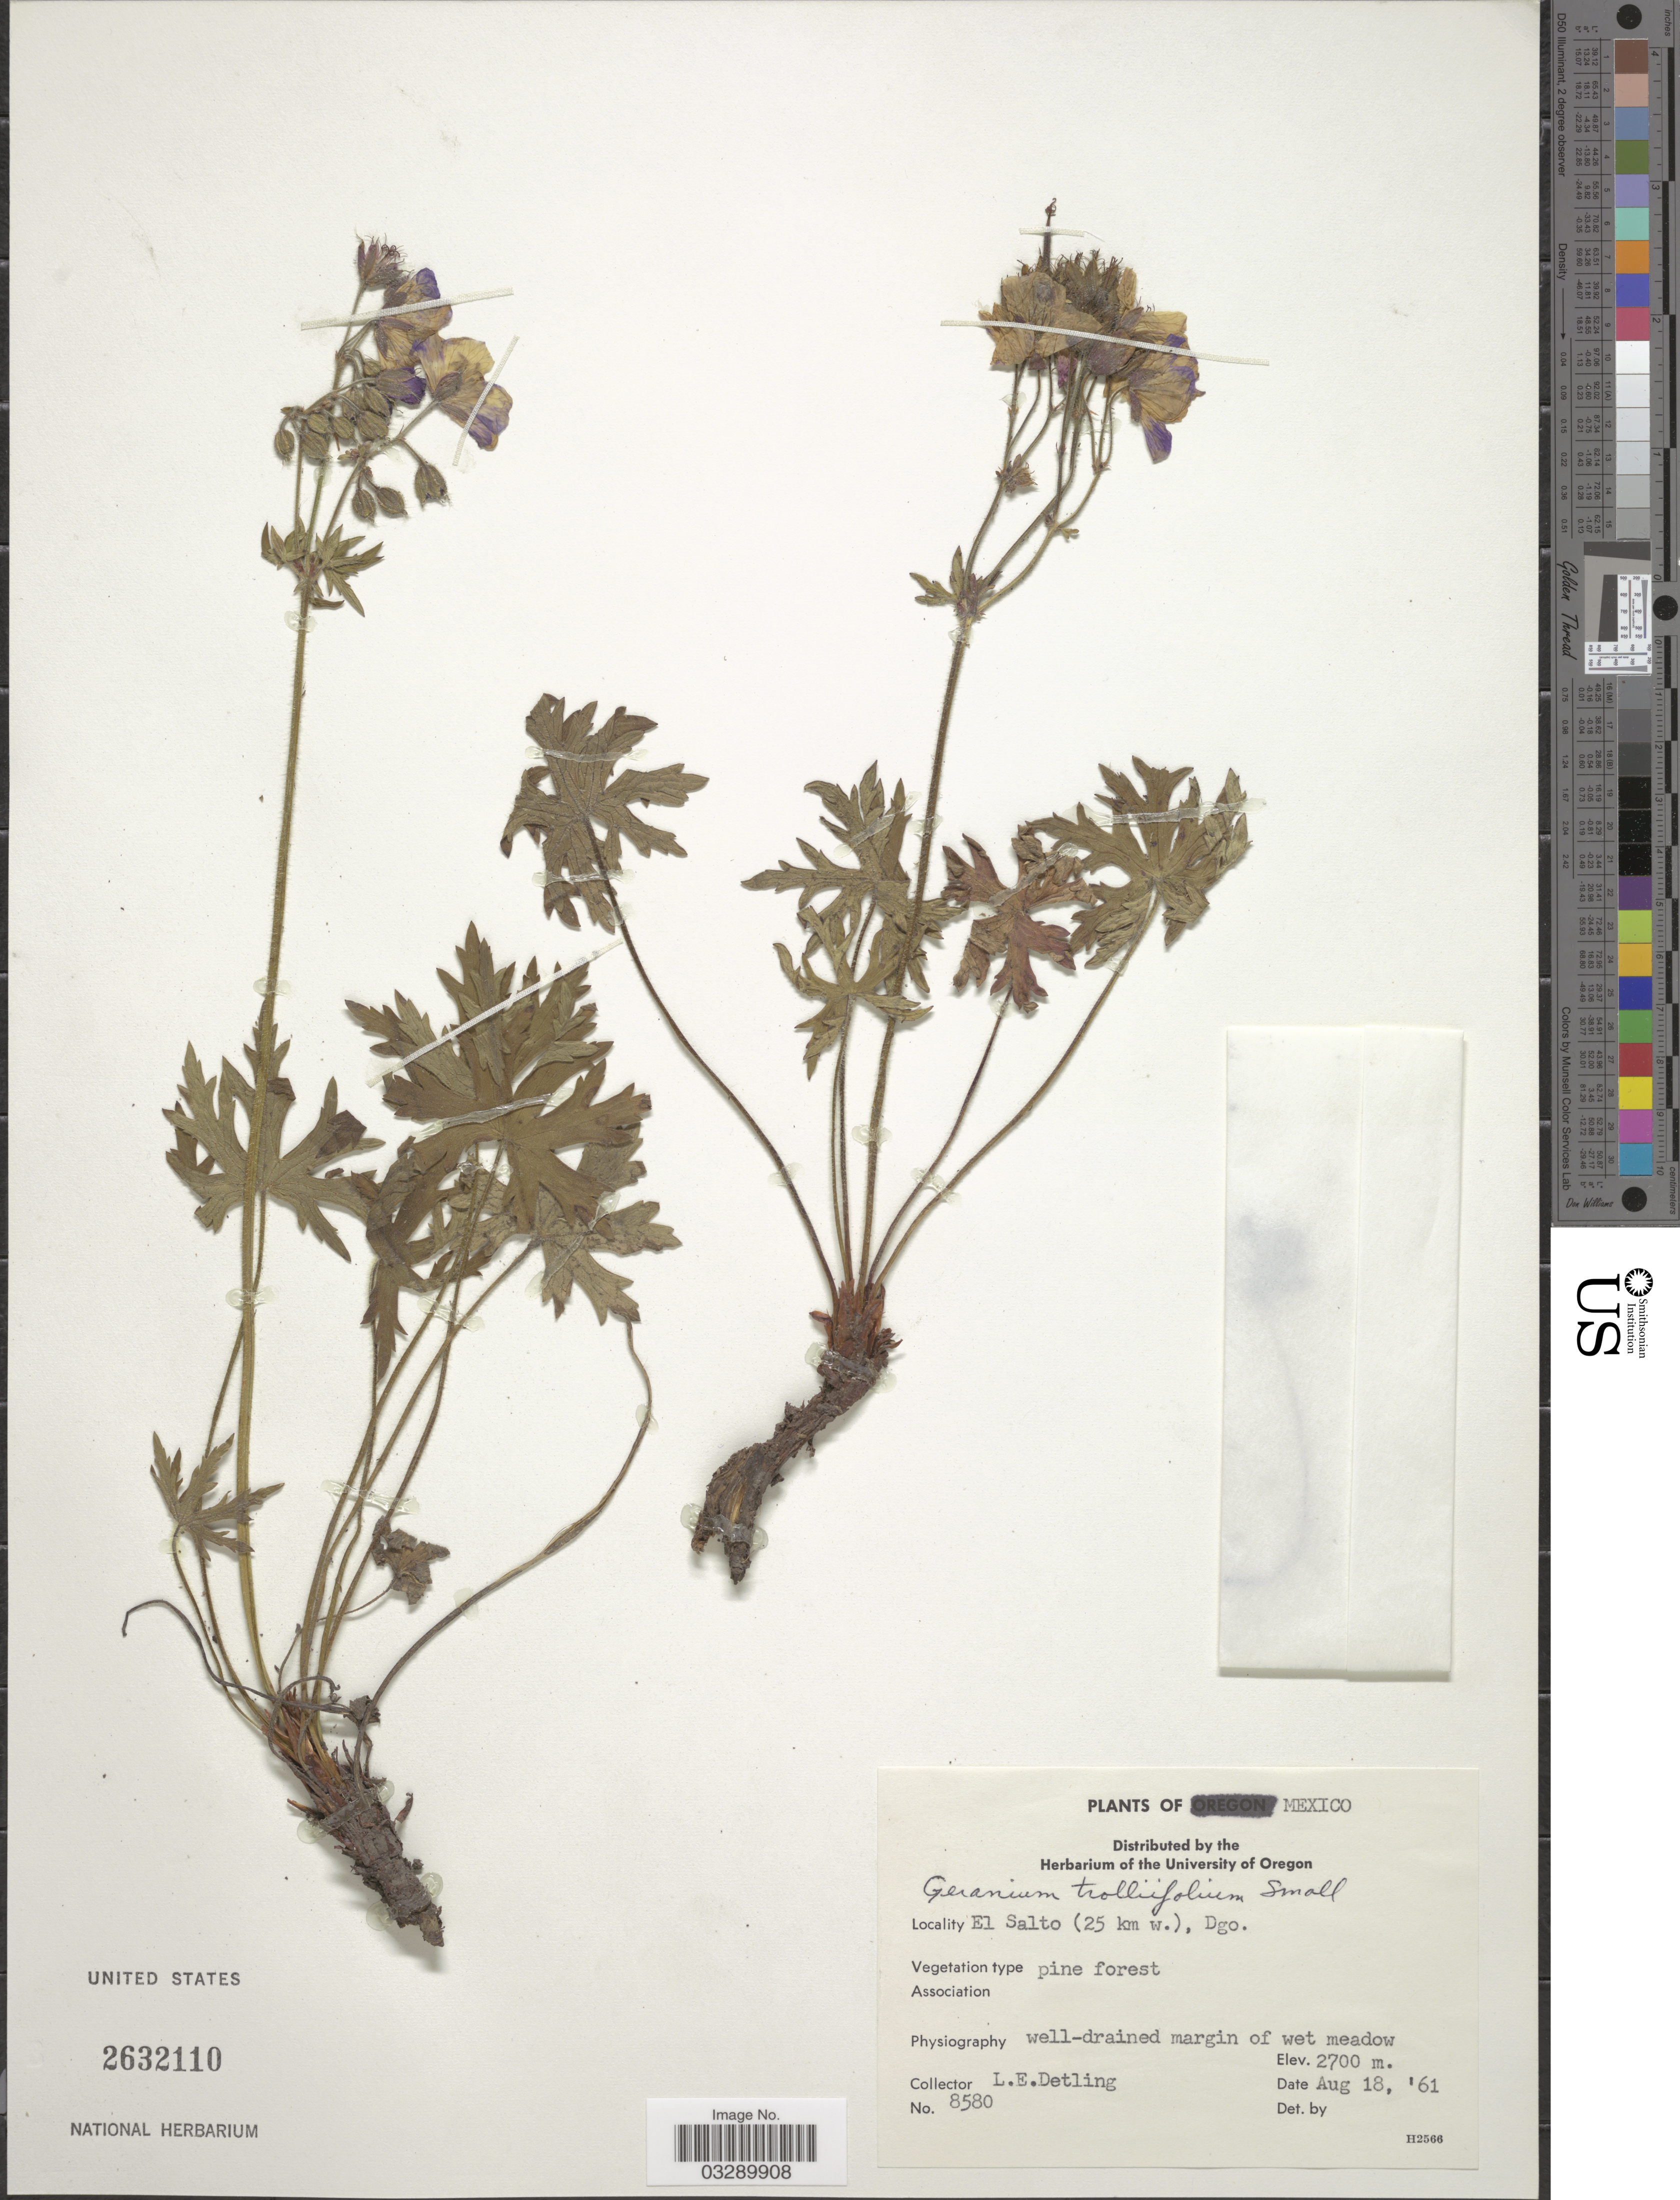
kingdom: Plantae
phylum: Tracheophyta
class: Magnoliopsida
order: Geraniales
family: Geraniaceae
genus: Geranium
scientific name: Geranium trolliifolium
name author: Small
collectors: L. E. Detling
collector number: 8580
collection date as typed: Transcribed d/m/y: 18/8/61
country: Mexico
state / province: Durango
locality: El Salto (25 km w.).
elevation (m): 2700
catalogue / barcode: US 2632110